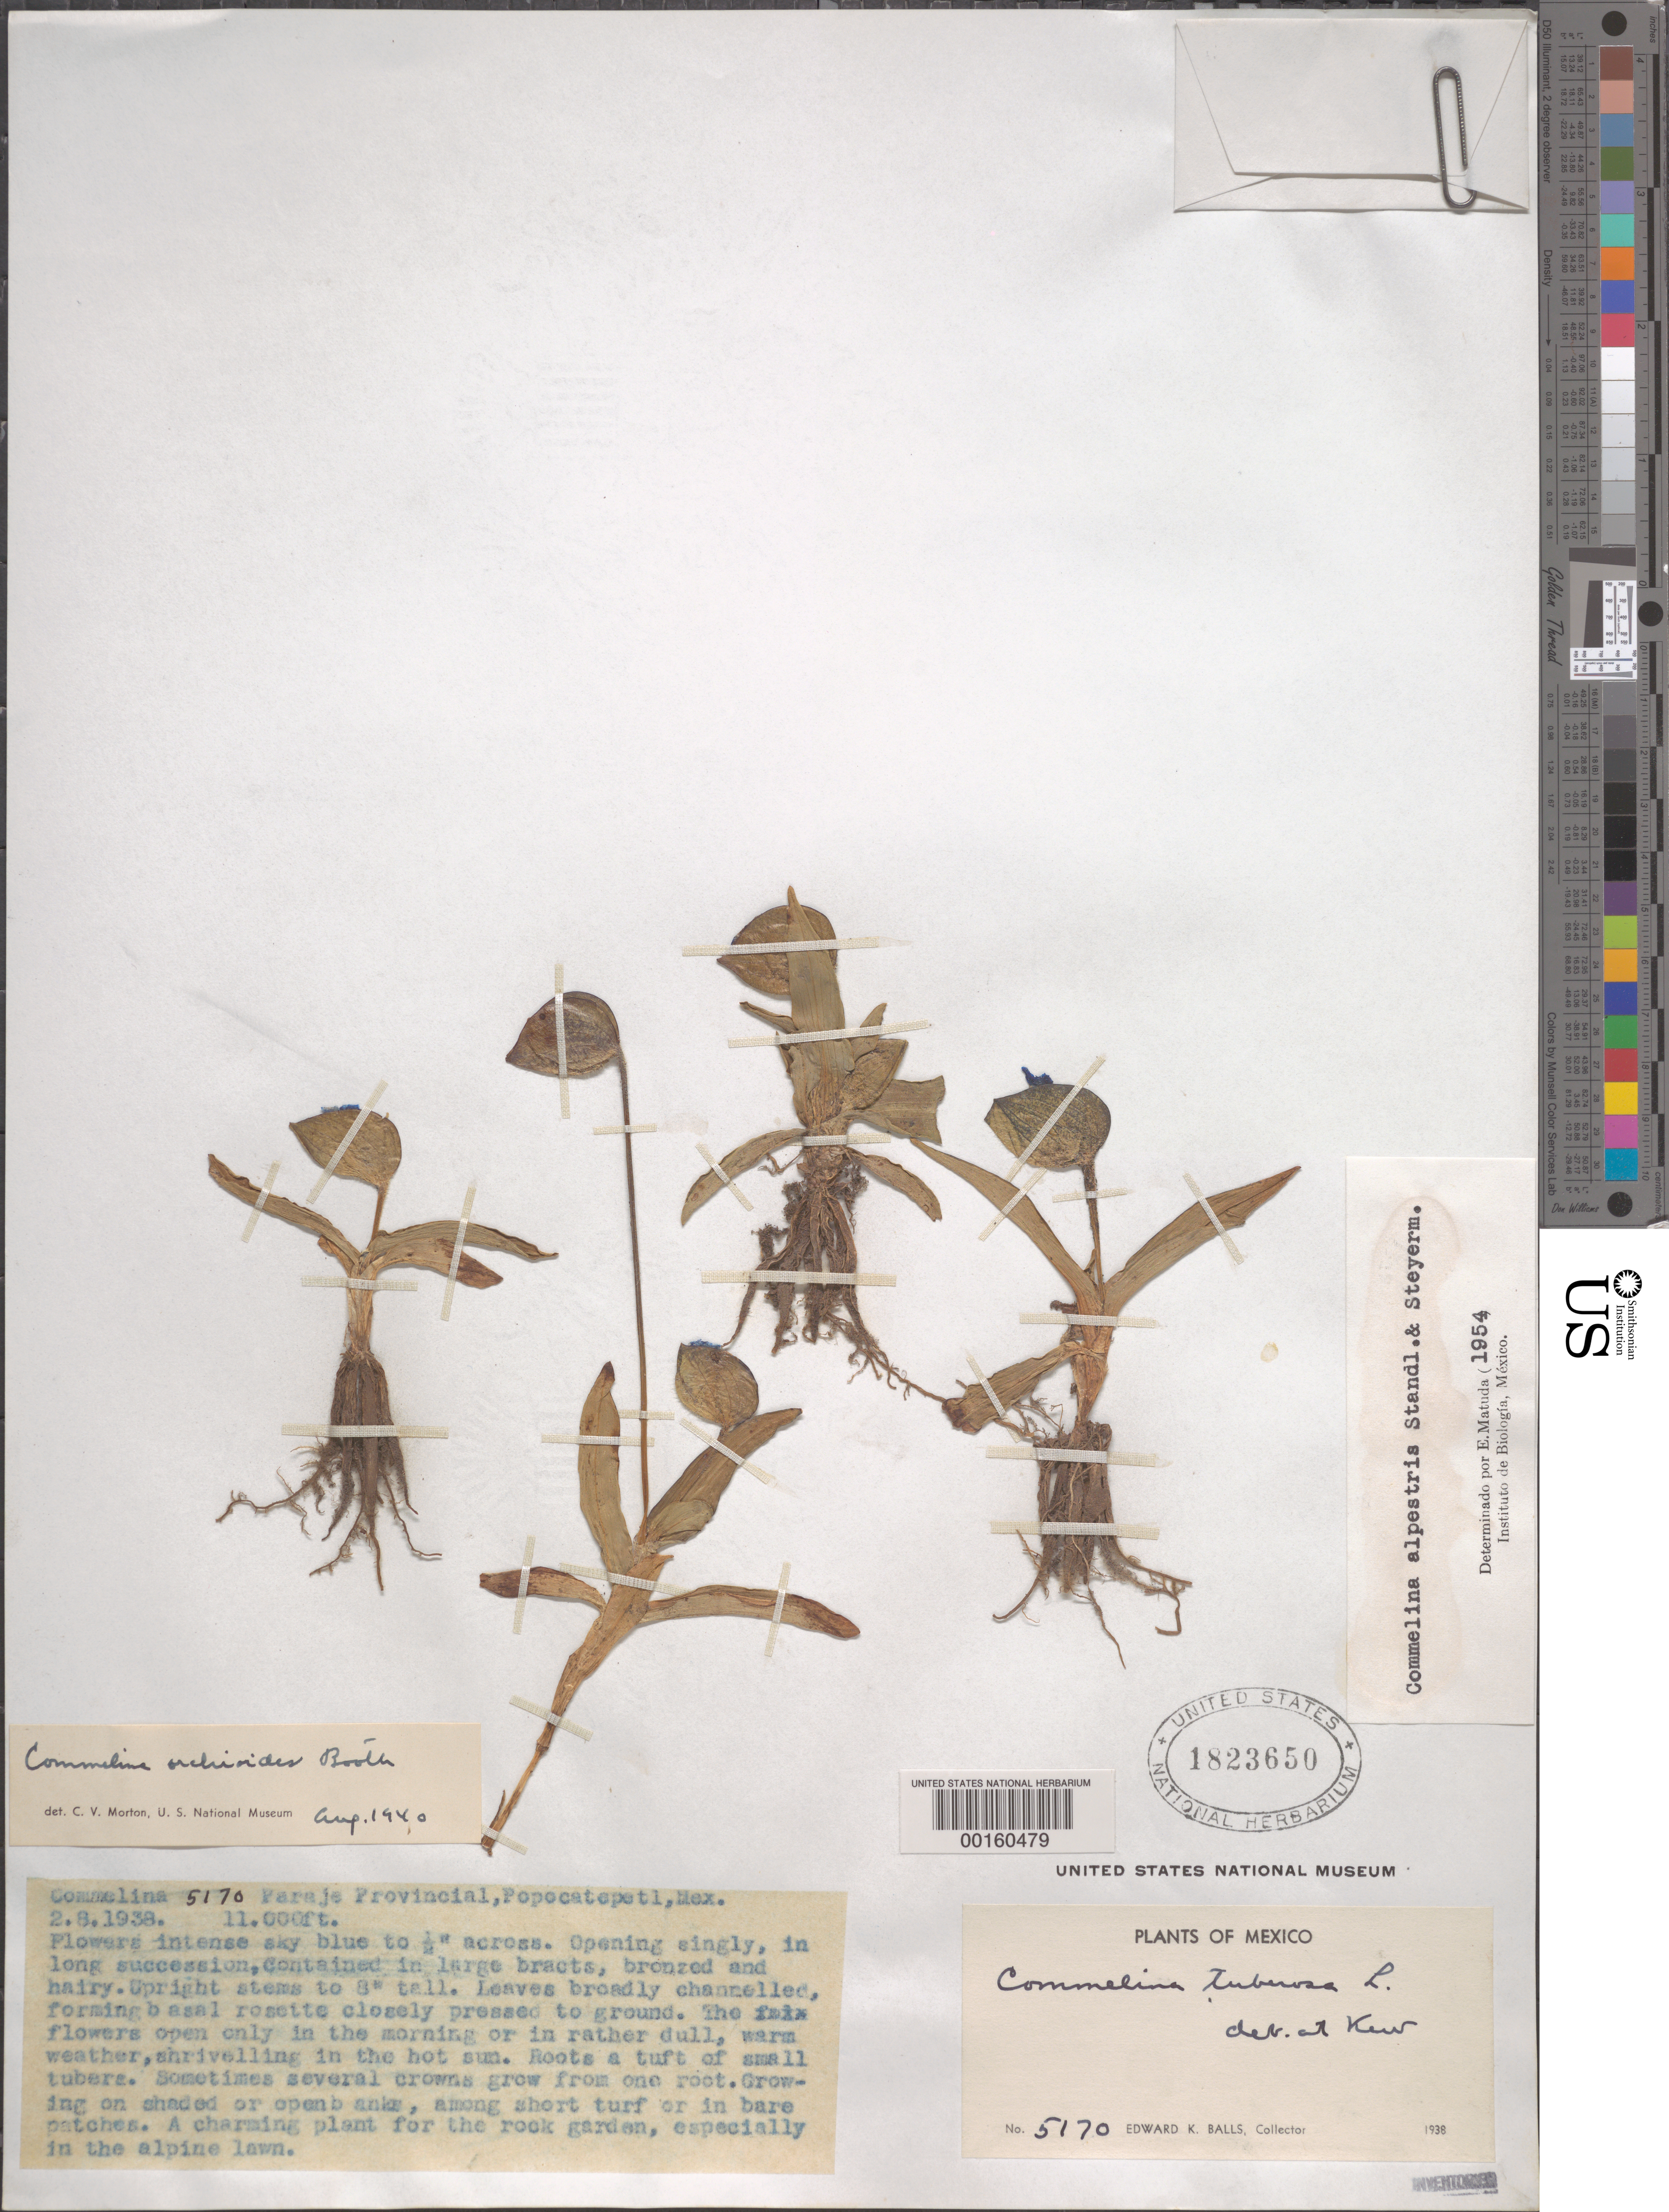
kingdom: Plantae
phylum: Tracheophyta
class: Liliopsida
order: Commelinales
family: Commelinaceae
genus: Commelina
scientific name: Commelina elliptica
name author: Kunth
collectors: E. K. Balls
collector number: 5170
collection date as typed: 02 Aug 1938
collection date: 1938-08-02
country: Mexico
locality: Popocatepetl, paraje provincial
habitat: Shaded and open banks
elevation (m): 3355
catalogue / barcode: US 1823650